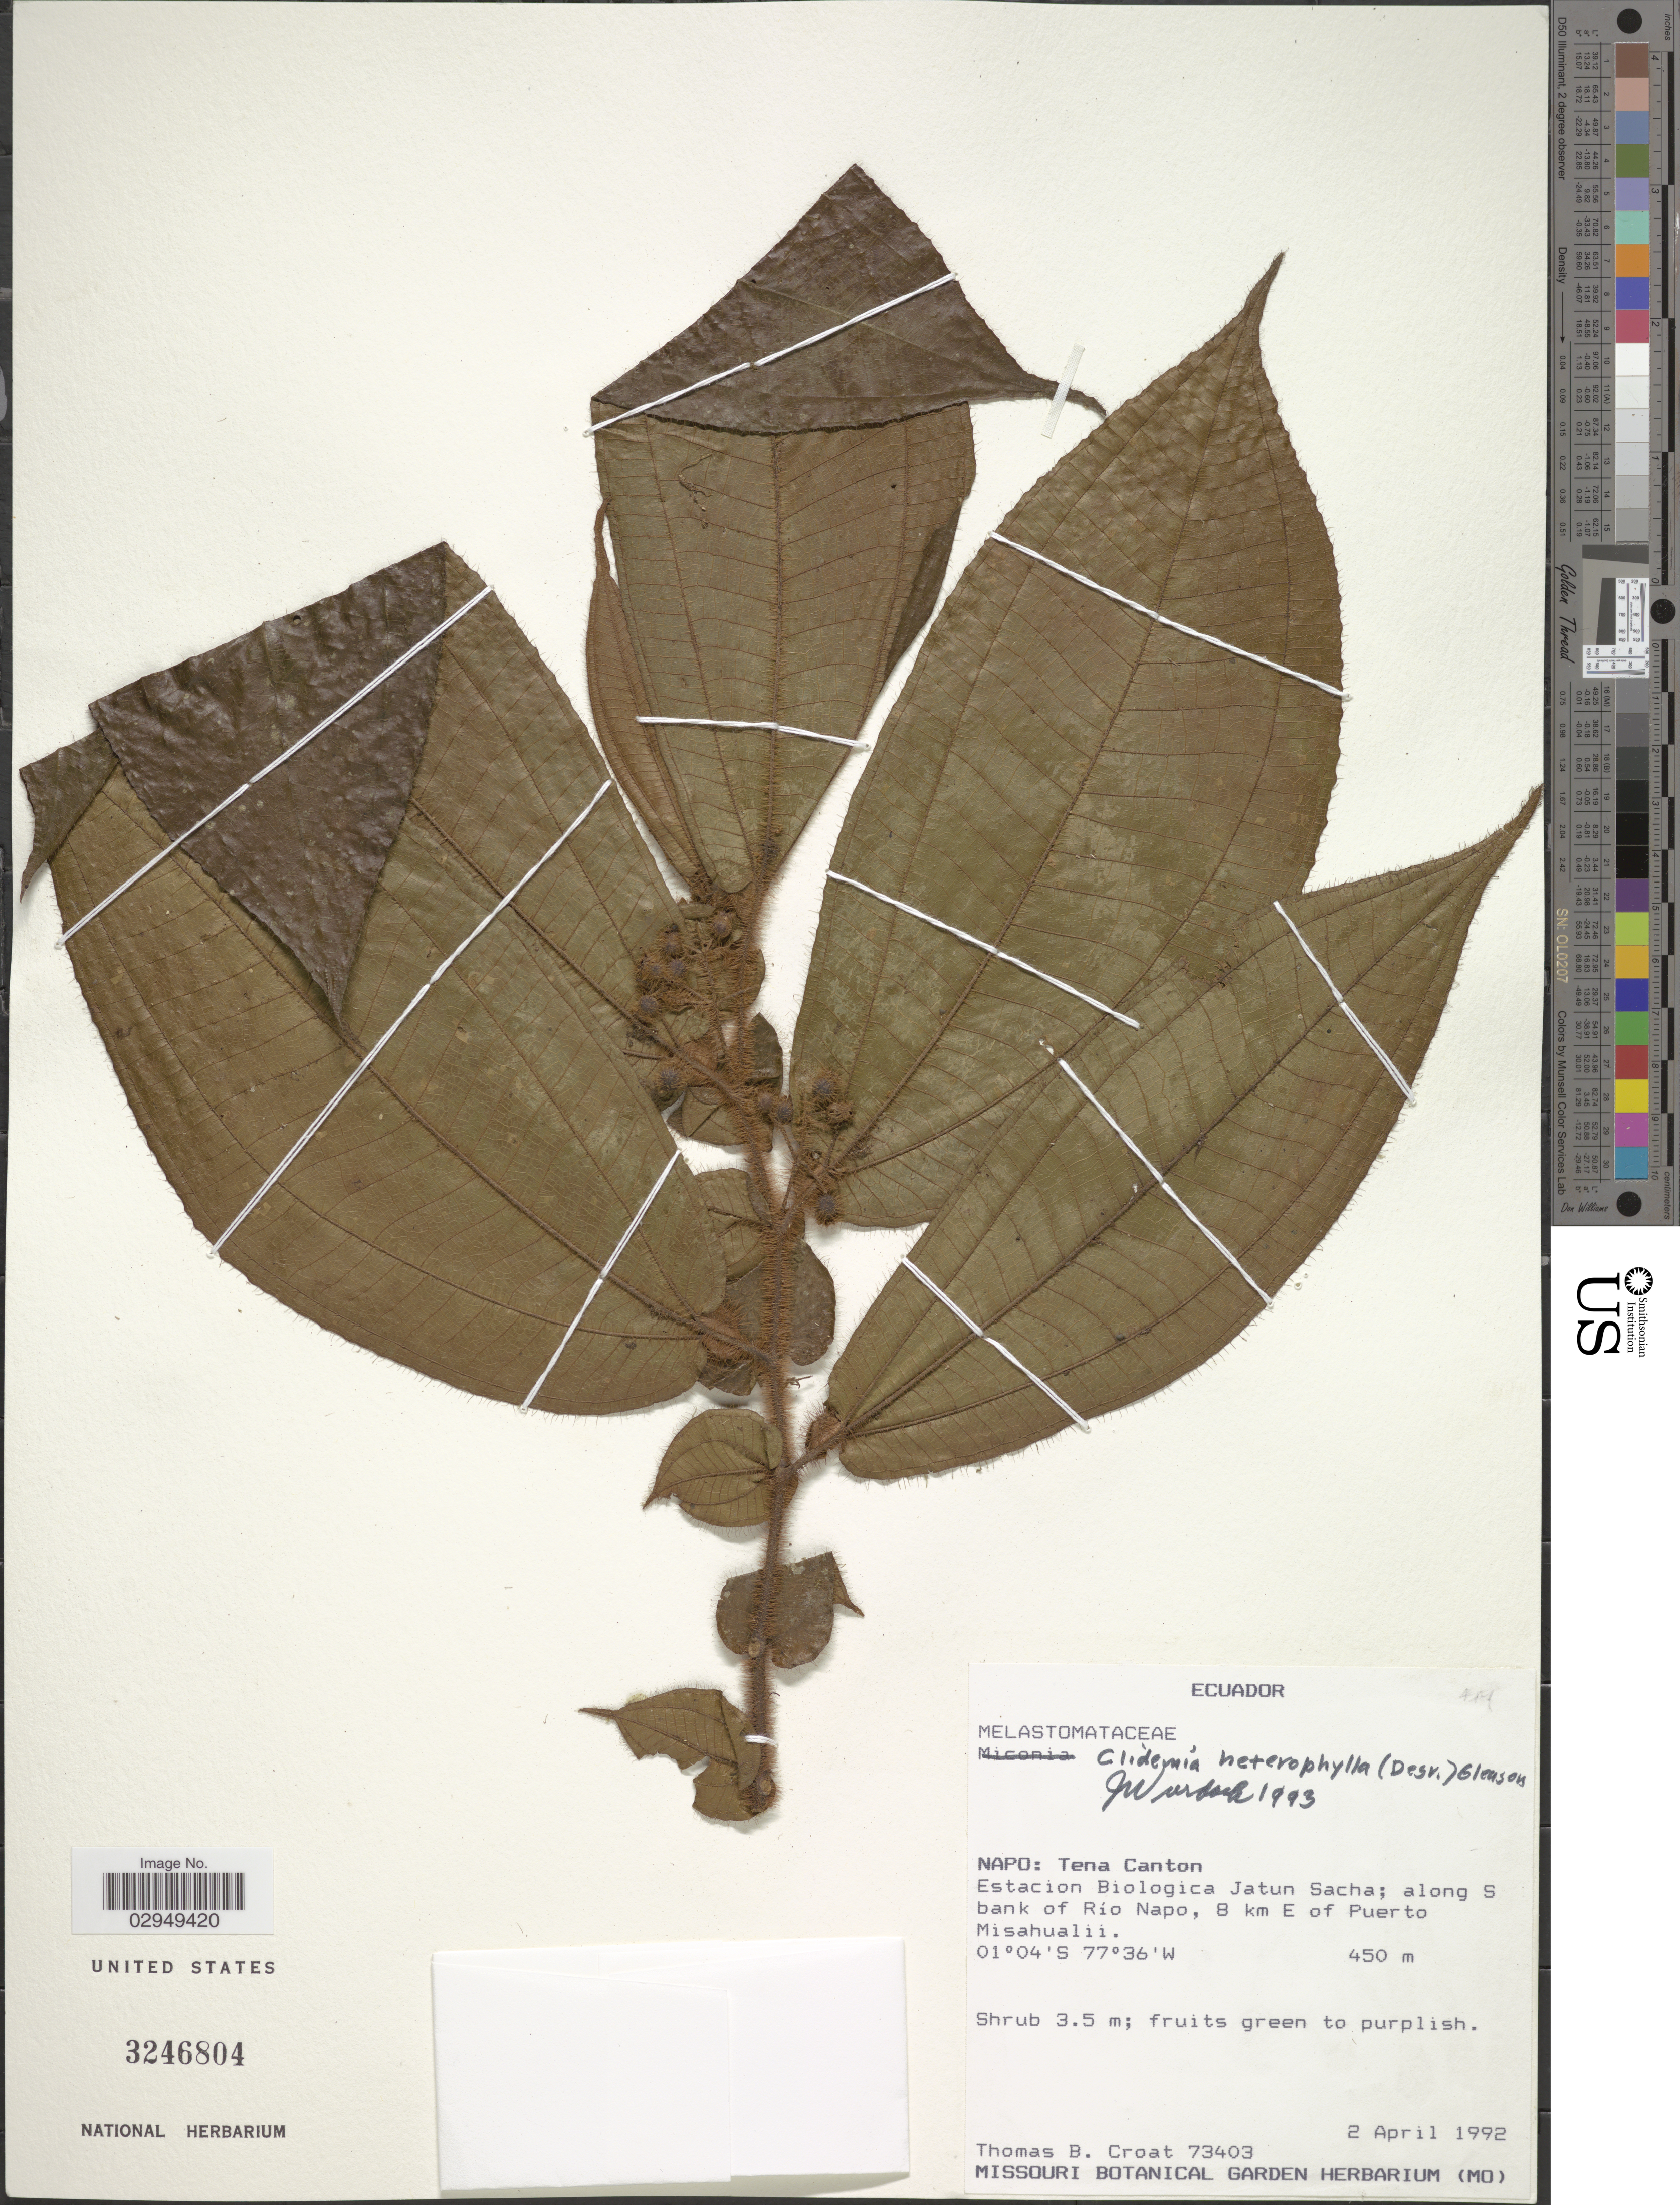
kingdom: Plantae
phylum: Tracheophyta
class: Magnoliopsida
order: Myrtales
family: Melastomataceae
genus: Clidemia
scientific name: Clidemia heterophylla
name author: Steud.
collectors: T. B. Croat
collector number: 73403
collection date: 1992-04-02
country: Ecuador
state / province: Napo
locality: Napo: Tena Canton. Estacion Biologica Jatun Sacha; along S bank of Río Napo, 8 km E of Puerto Misahualii.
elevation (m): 450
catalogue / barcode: US 3246804